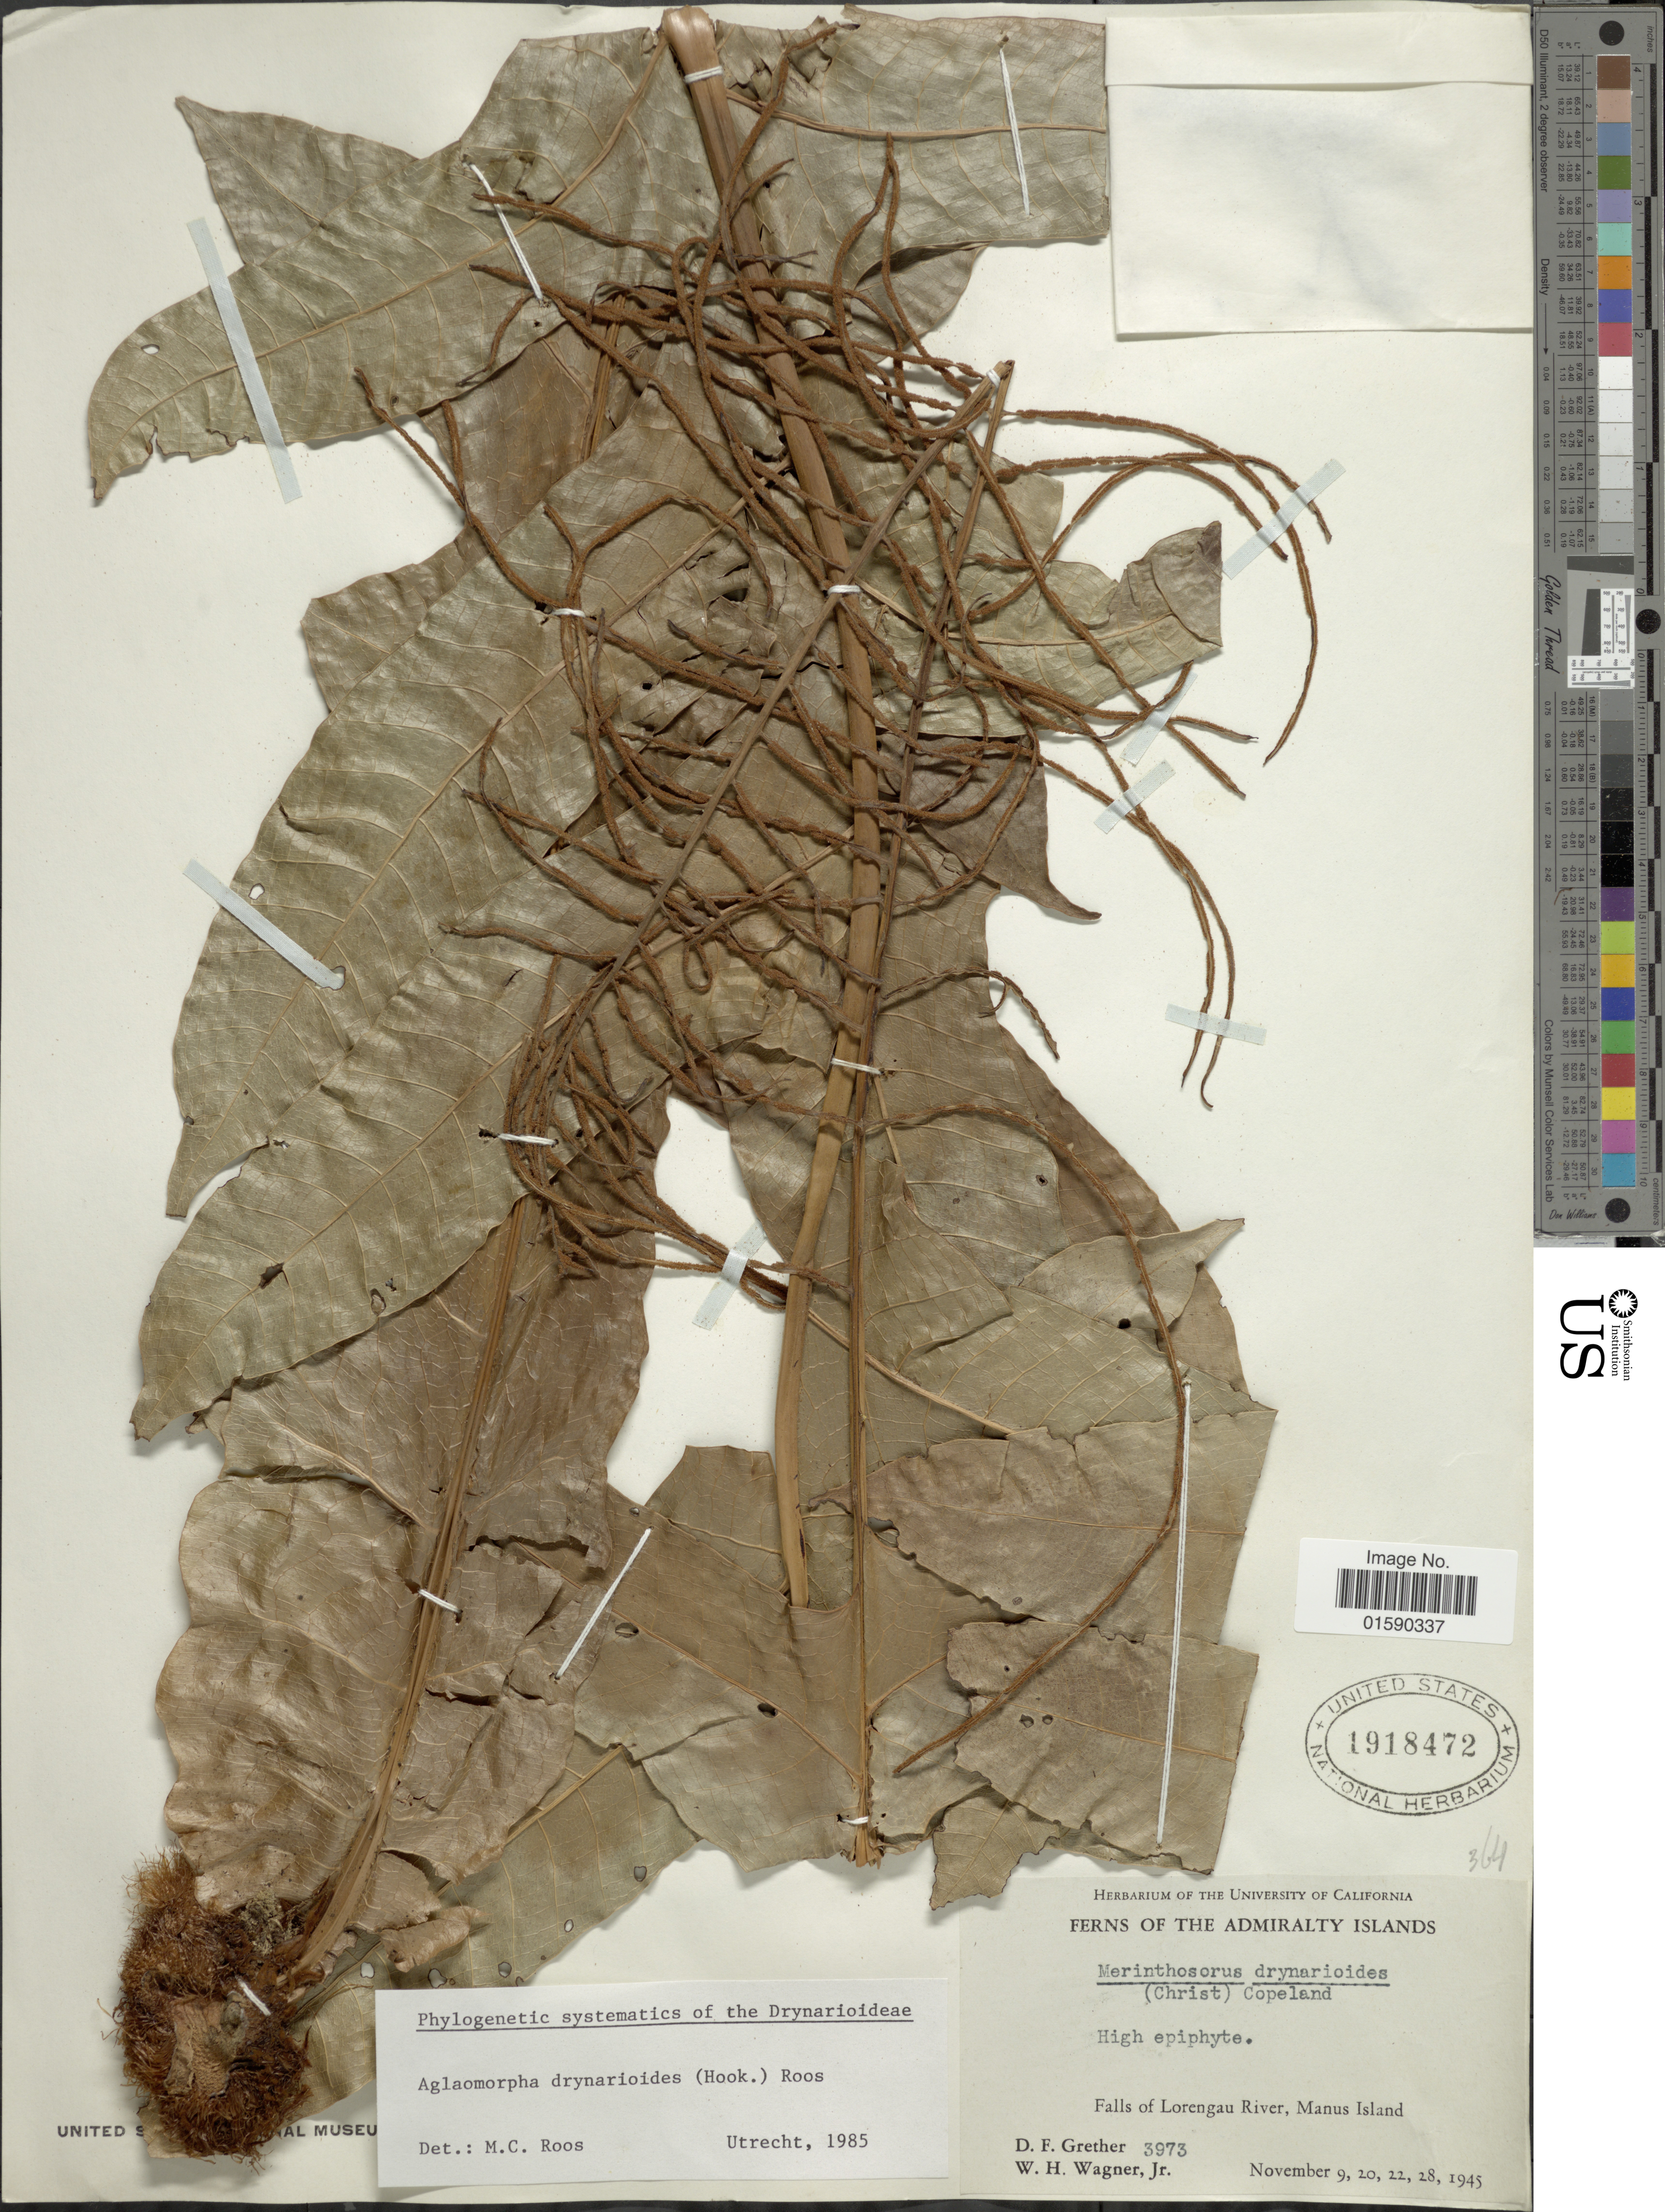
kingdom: Plantae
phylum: Tracheophyta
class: Polypodiopsida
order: Polypodiales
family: Polypodiaceae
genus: Aglaomorpha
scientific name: Aglaomorpha drynarioides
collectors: D. F. Grether & W. H. Wagner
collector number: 3973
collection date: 1945-11-09/1945-11-28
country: Papua New Guinea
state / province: Manus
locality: Admiralty Islands,Falls of Lorengau River, Manus Island.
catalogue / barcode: US 1918472